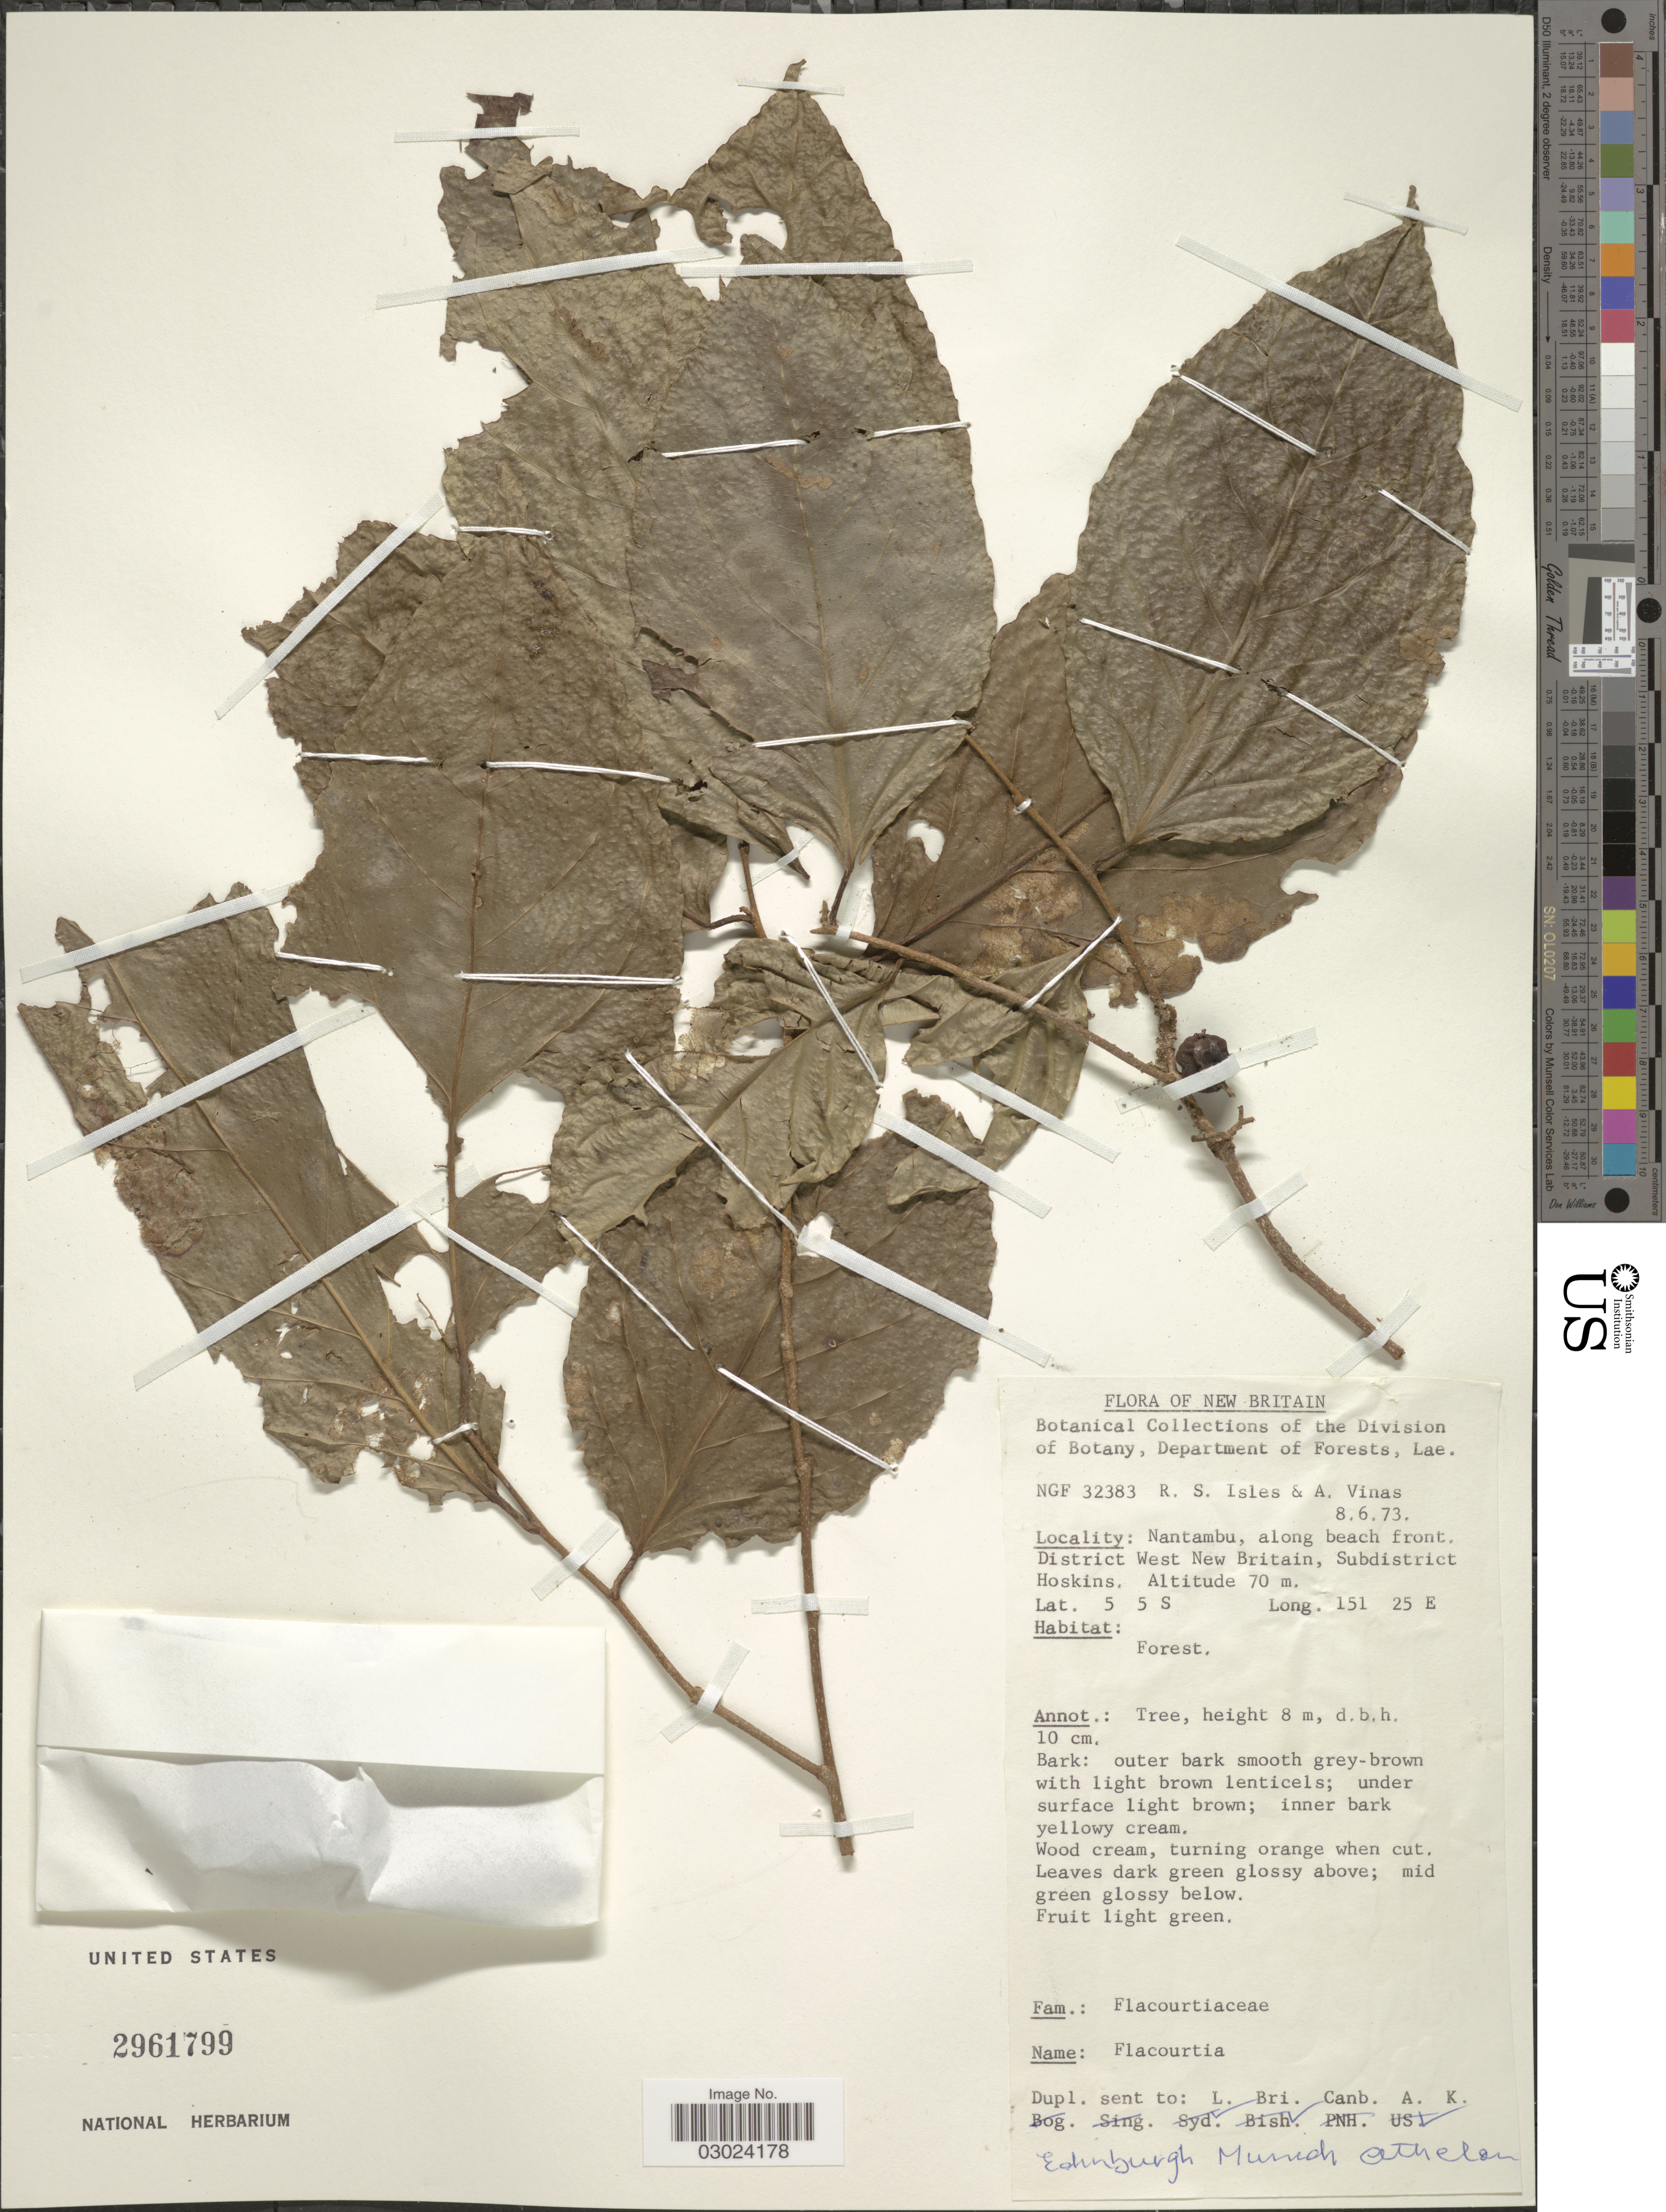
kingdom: Plantae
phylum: Tracheophyta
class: Magnoliopsida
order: Malpighiales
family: Salicaceae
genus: Flacourtia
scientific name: Flacourtia sp.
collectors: R. Isles & A. Vinas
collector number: NGF32383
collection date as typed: Transcribed d/m/y: 8/6/73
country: Papua New Guinea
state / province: West New Britain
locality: New Britain. Nantambu, along beach front, District West New Britain, Subdistrict Hoskins.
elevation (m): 70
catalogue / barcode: US 2961799